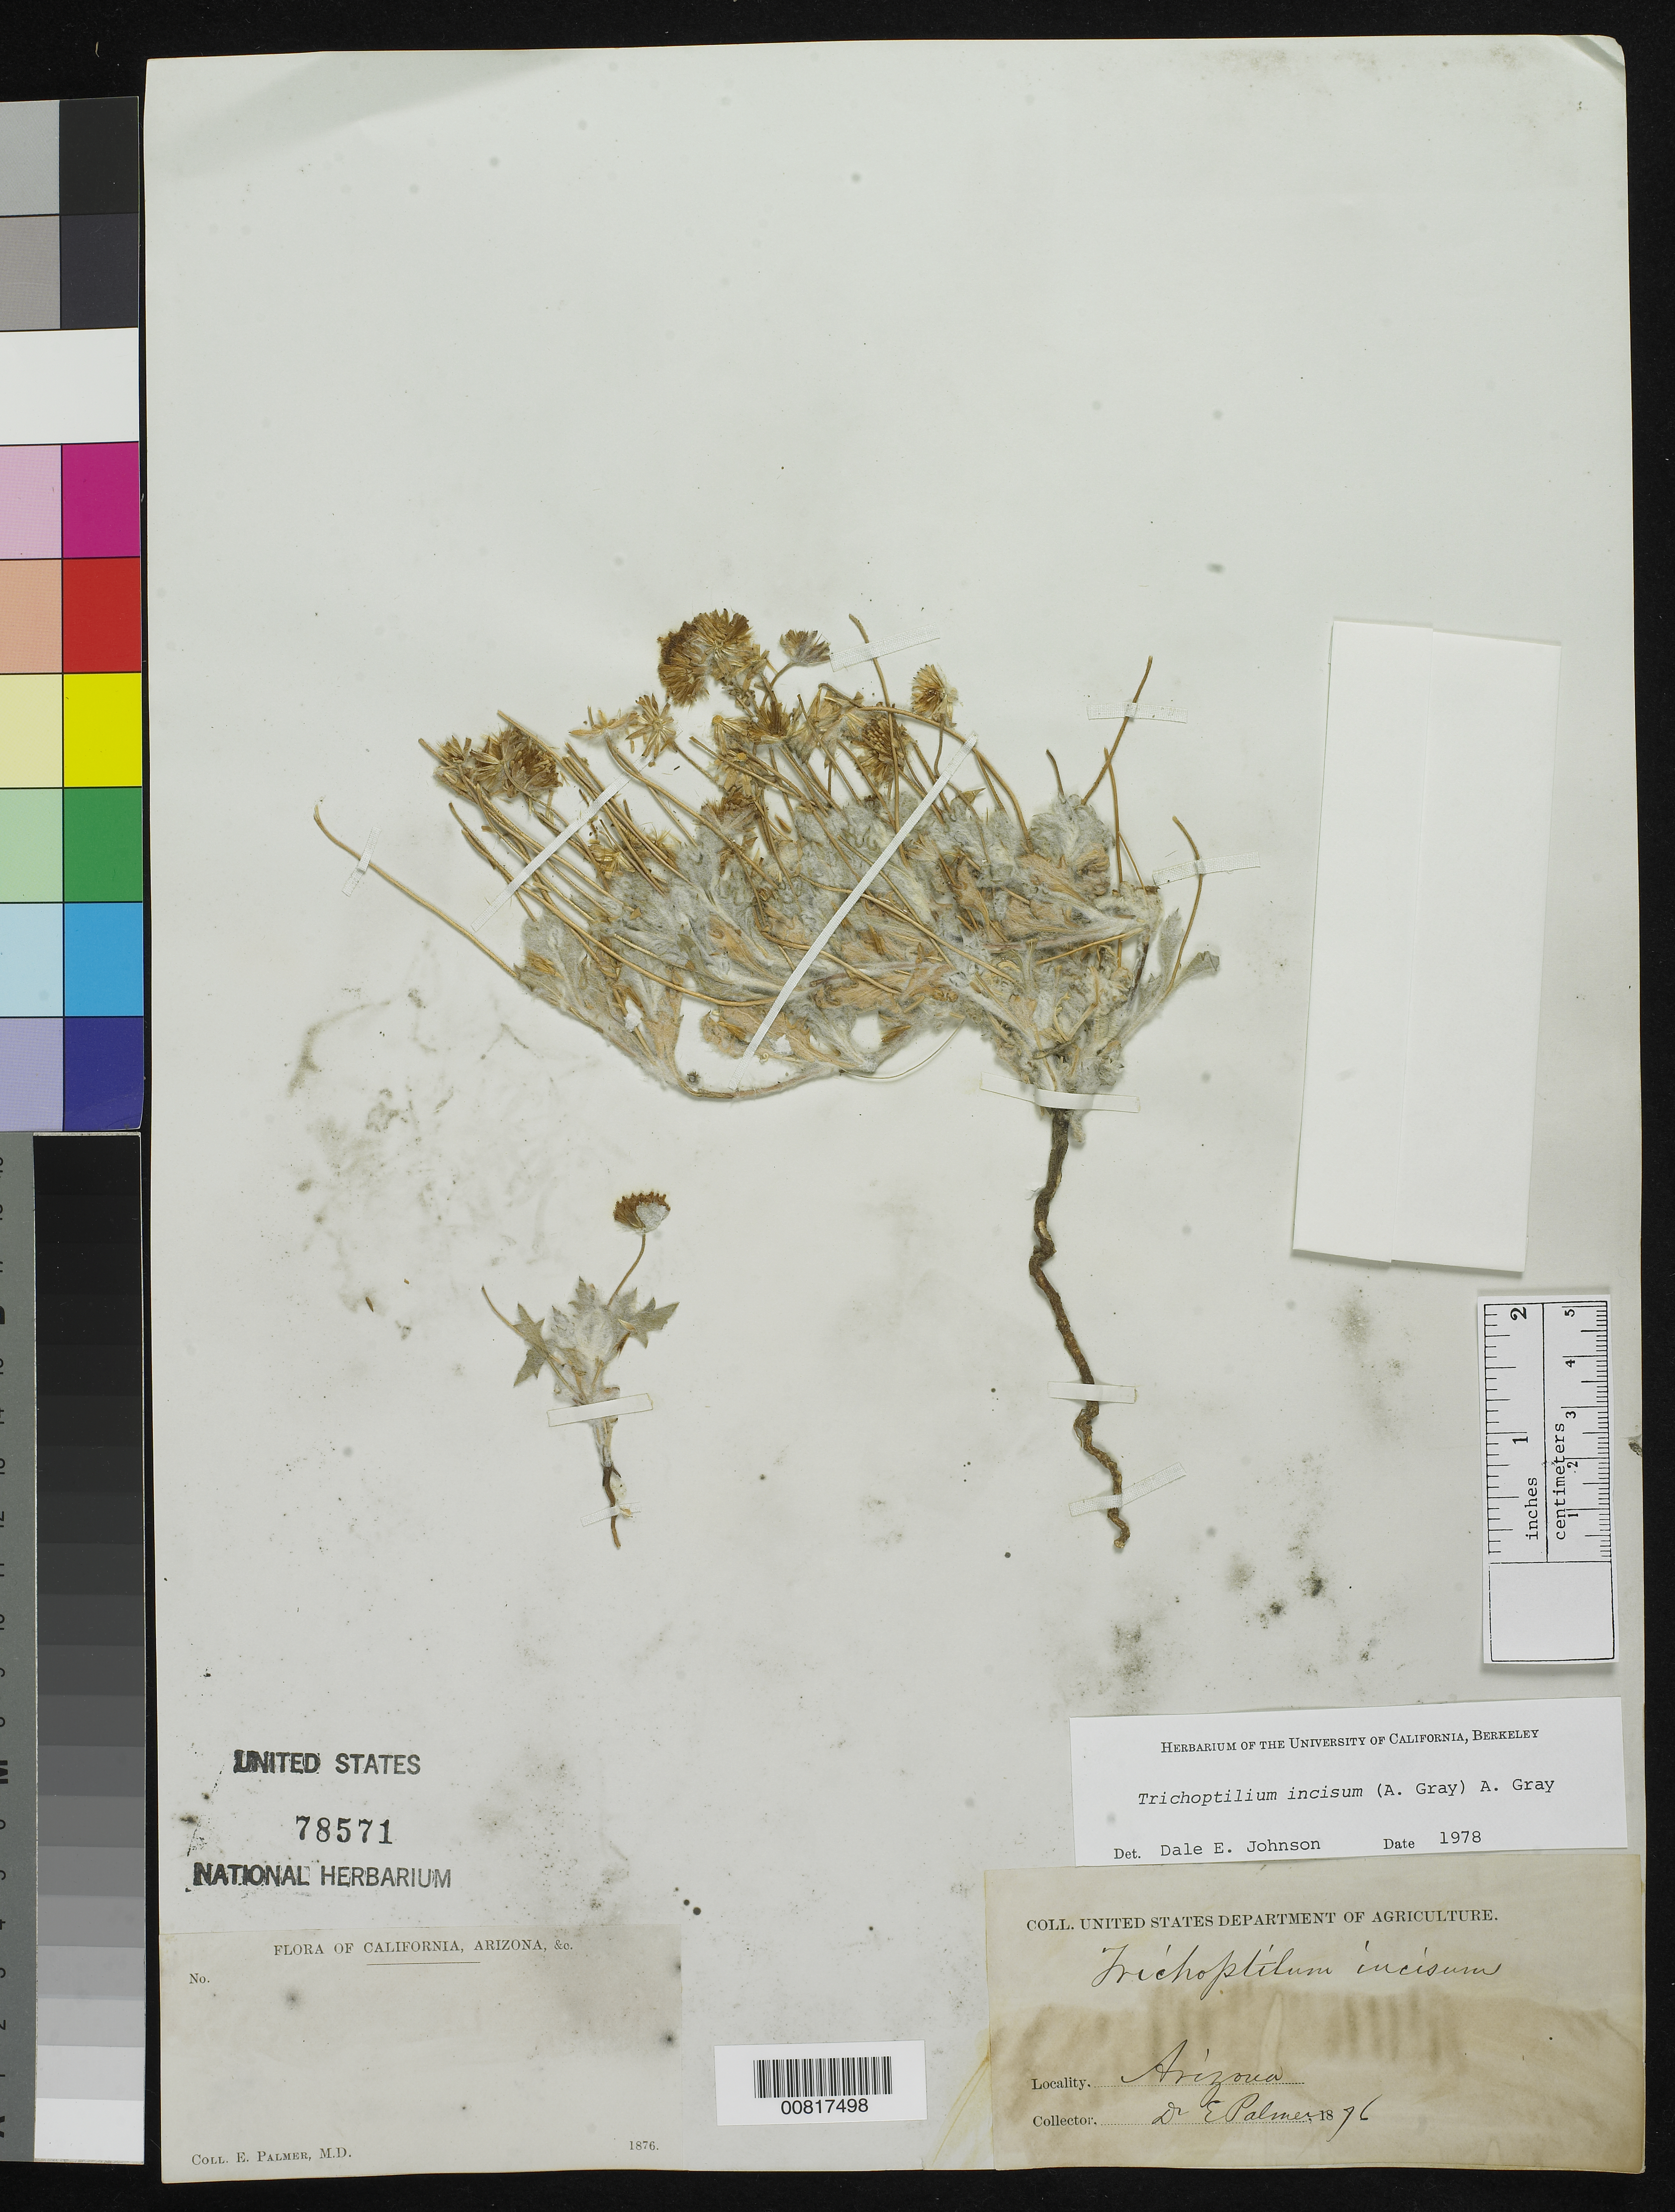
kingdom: Plantae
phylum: Tracheophyta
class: Magnoliopsida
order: Asterales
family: Asteraceae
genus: Trichoptilium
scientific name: Trichoptilium incisum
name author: (A. Gray) A. Gray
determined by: Johnson, D. E.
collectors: E. Palmer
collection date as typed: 1876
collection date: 1876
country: United States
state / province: Arizona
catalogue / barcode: US 78571